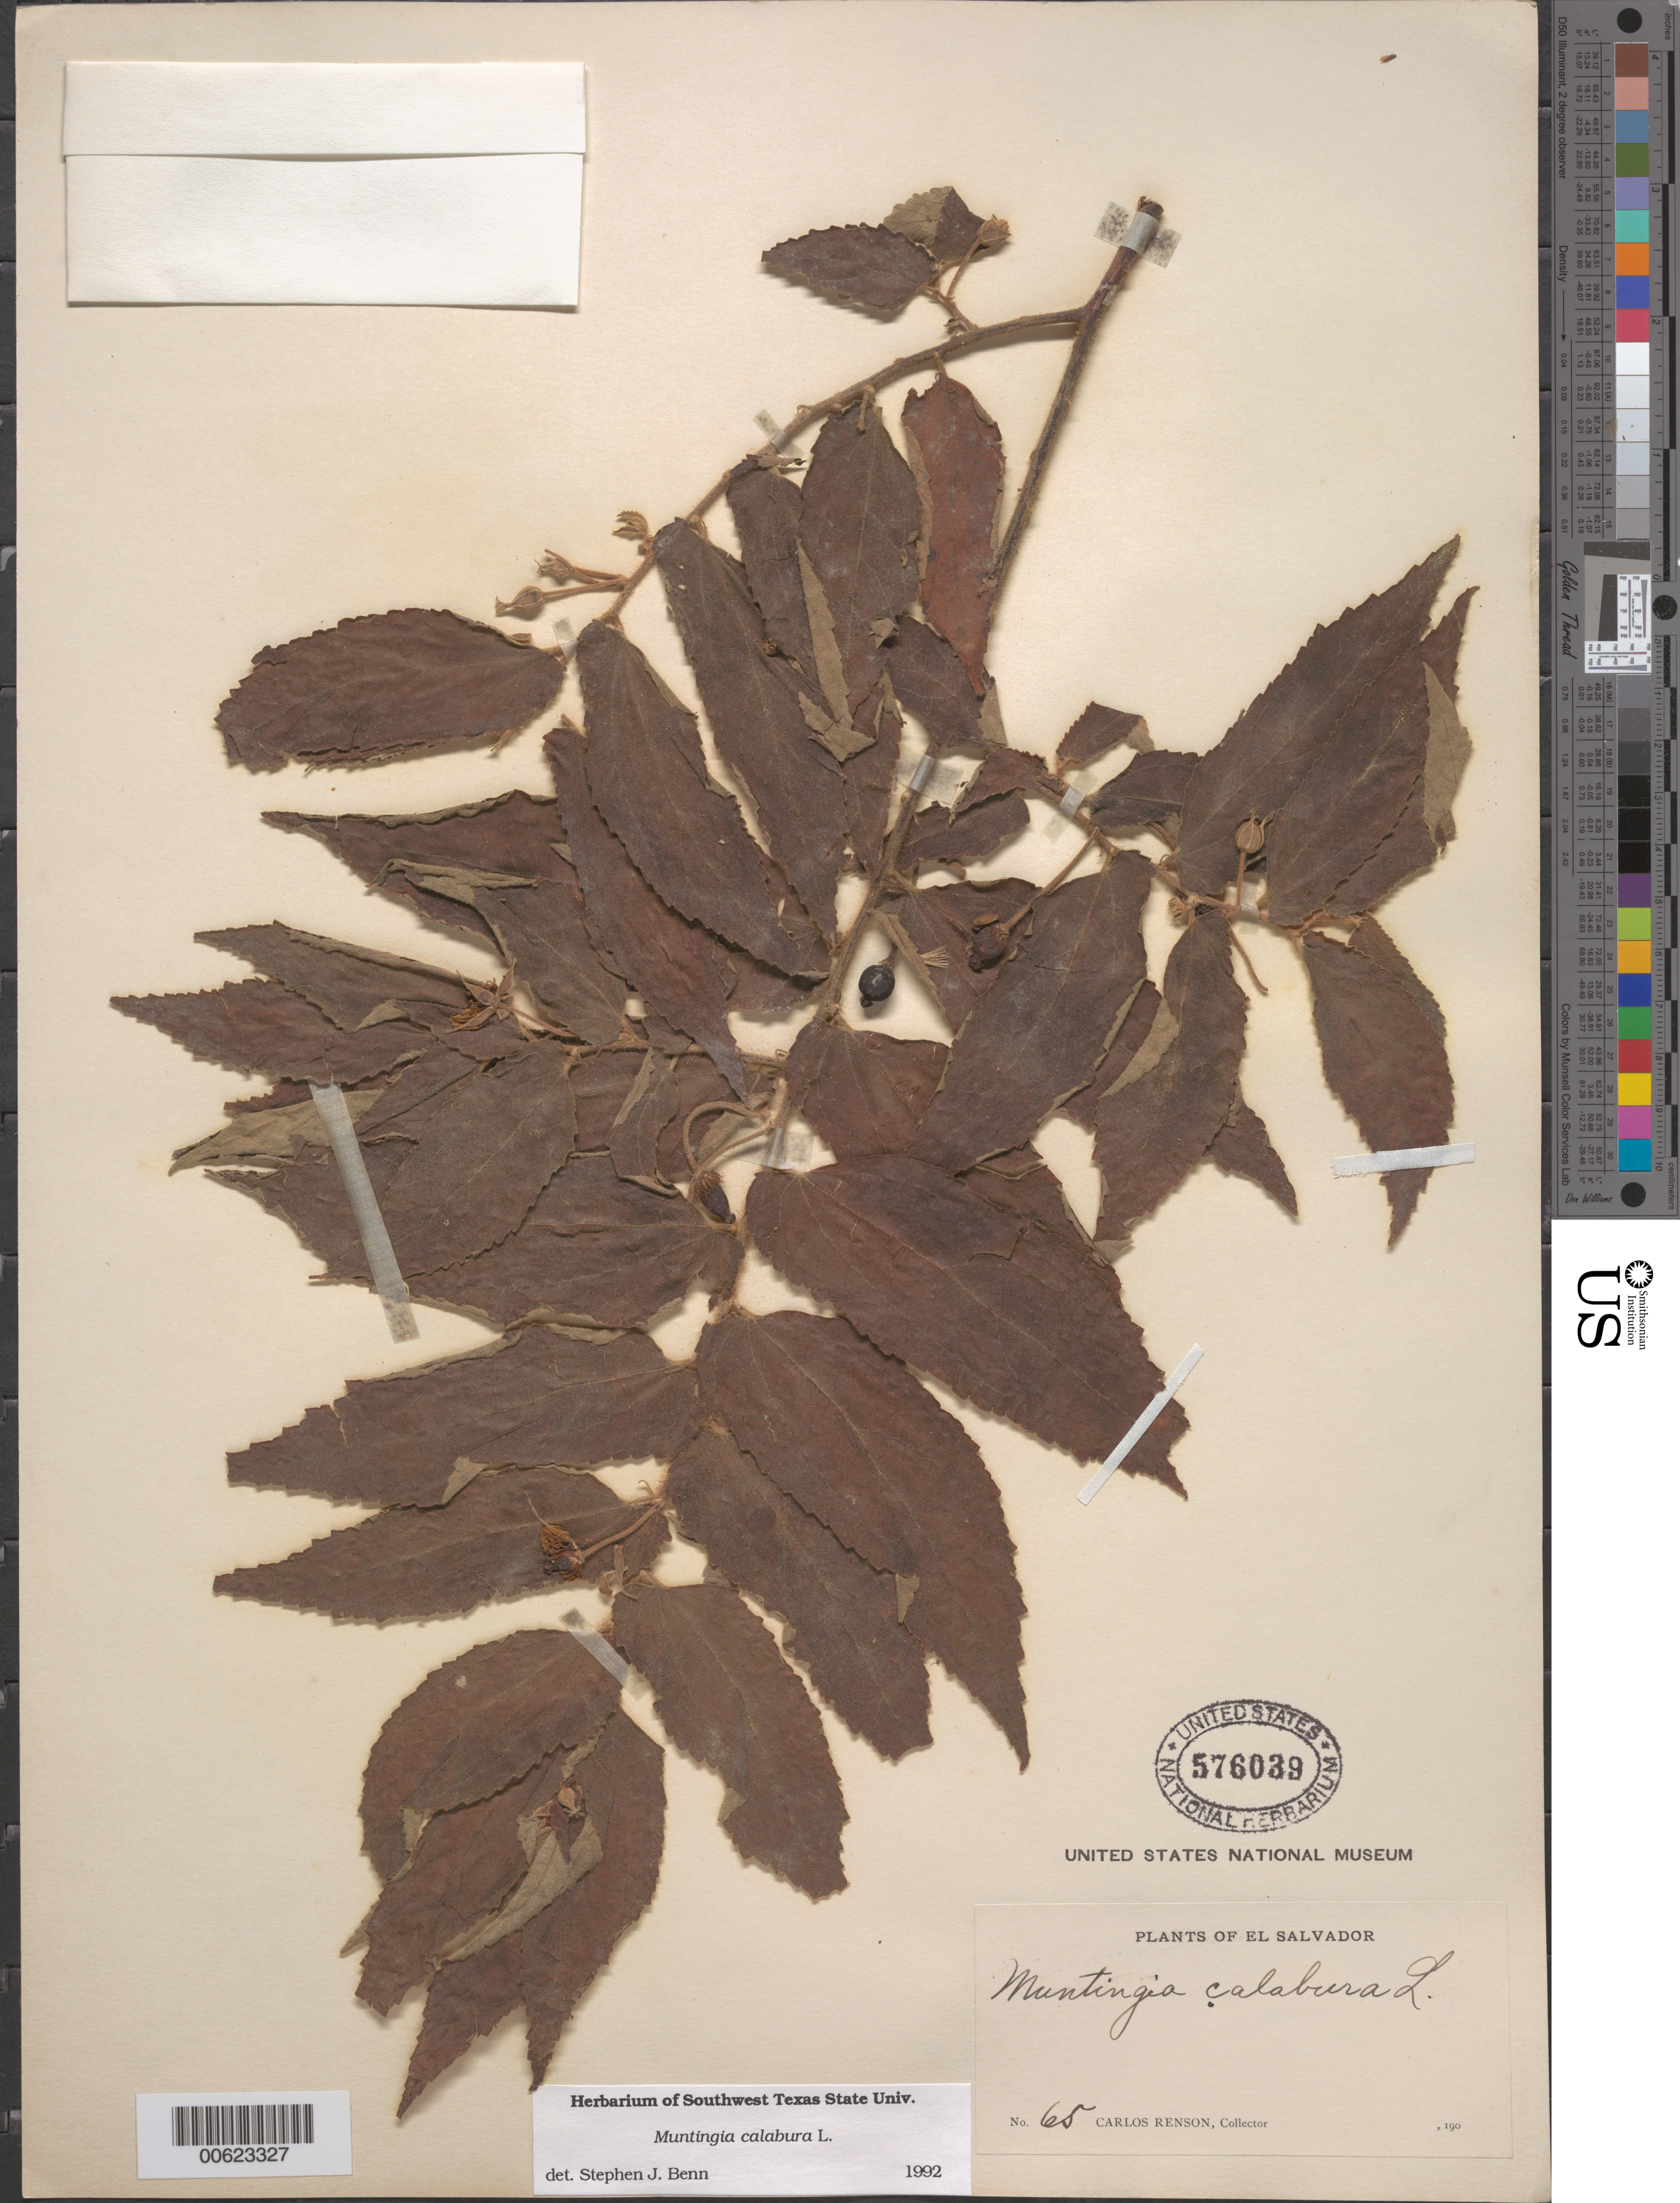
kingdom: Plantae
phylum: Tracheophyta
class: Magnoliopsida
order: Malvales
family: Muntingiaceae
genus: Muntingia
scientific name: Muntingia calabura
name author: L.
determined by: Benn, S. J.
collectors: C. Renson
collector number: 65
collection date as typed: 190-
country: El Salvador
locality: sine loc.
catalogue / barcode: US 576039